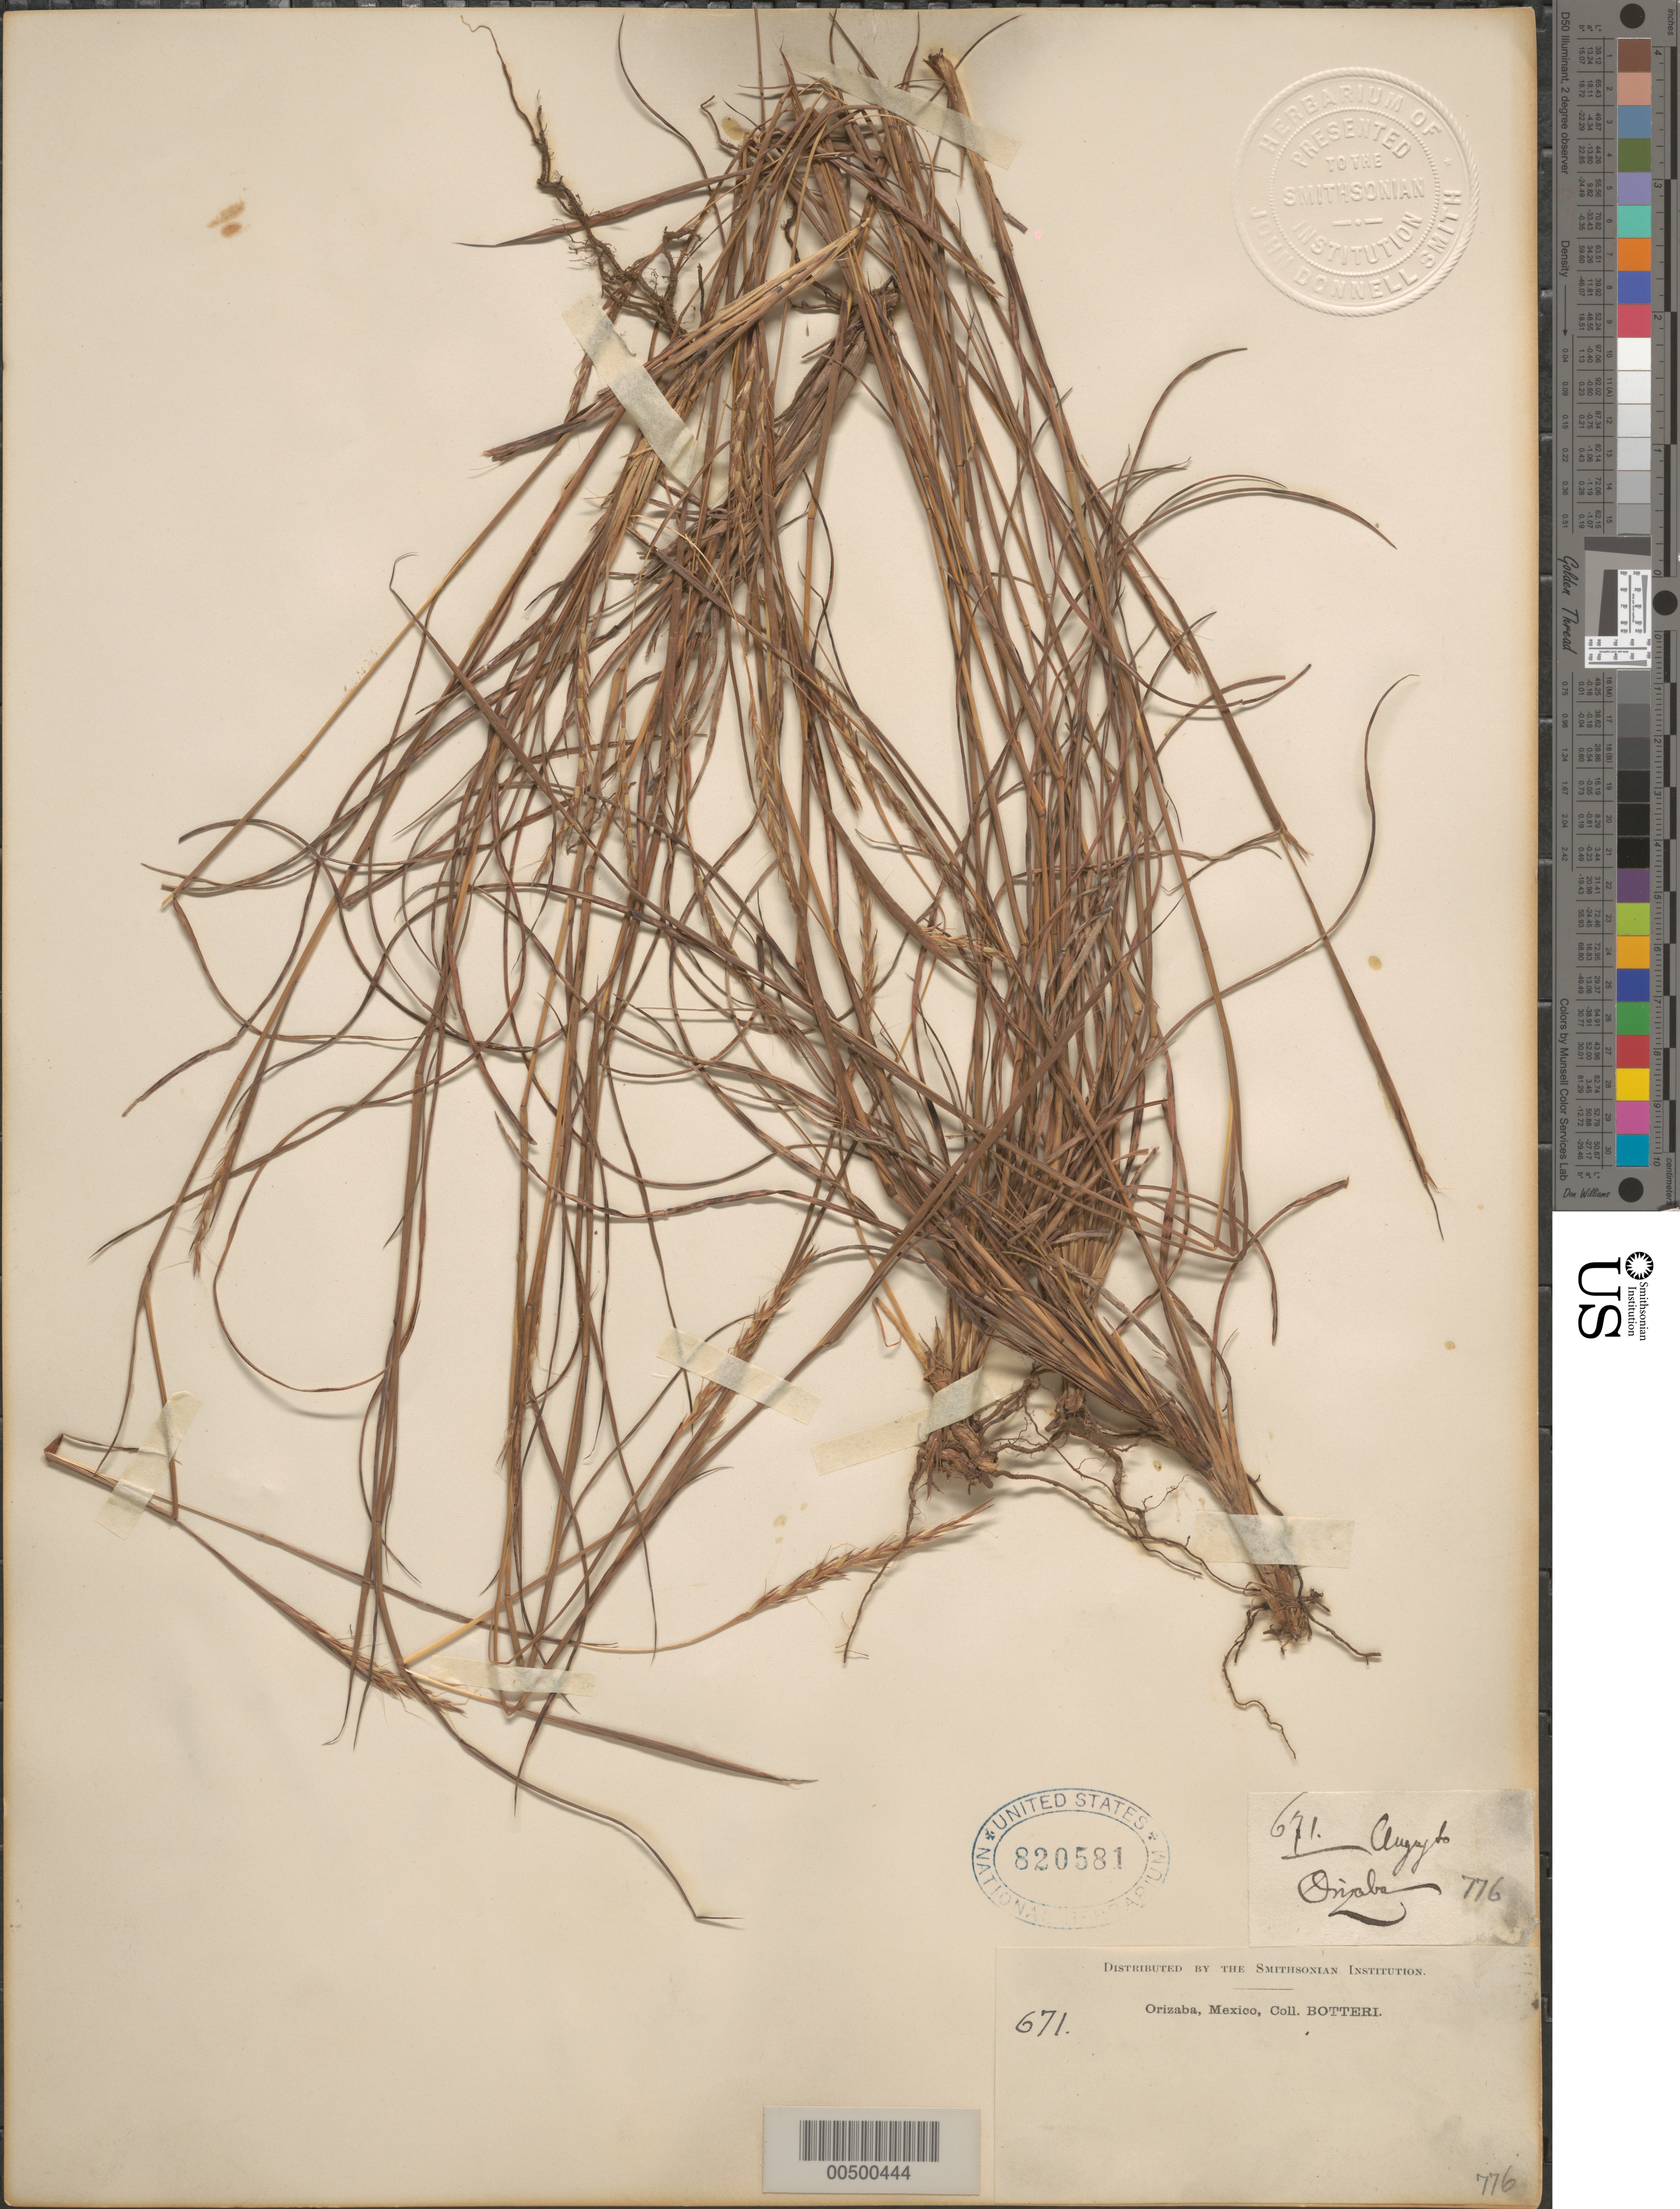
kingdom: Plantae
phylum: Tracheophyta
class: Liliopsida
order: Poales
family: Poaceae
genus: Schizachyrium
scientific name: Schizachyrium tenerum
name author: Nees in Mart.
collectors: -. Botteri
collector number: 671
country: Mexico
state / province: Veracruz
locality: Orizaba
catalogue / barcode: US 820581